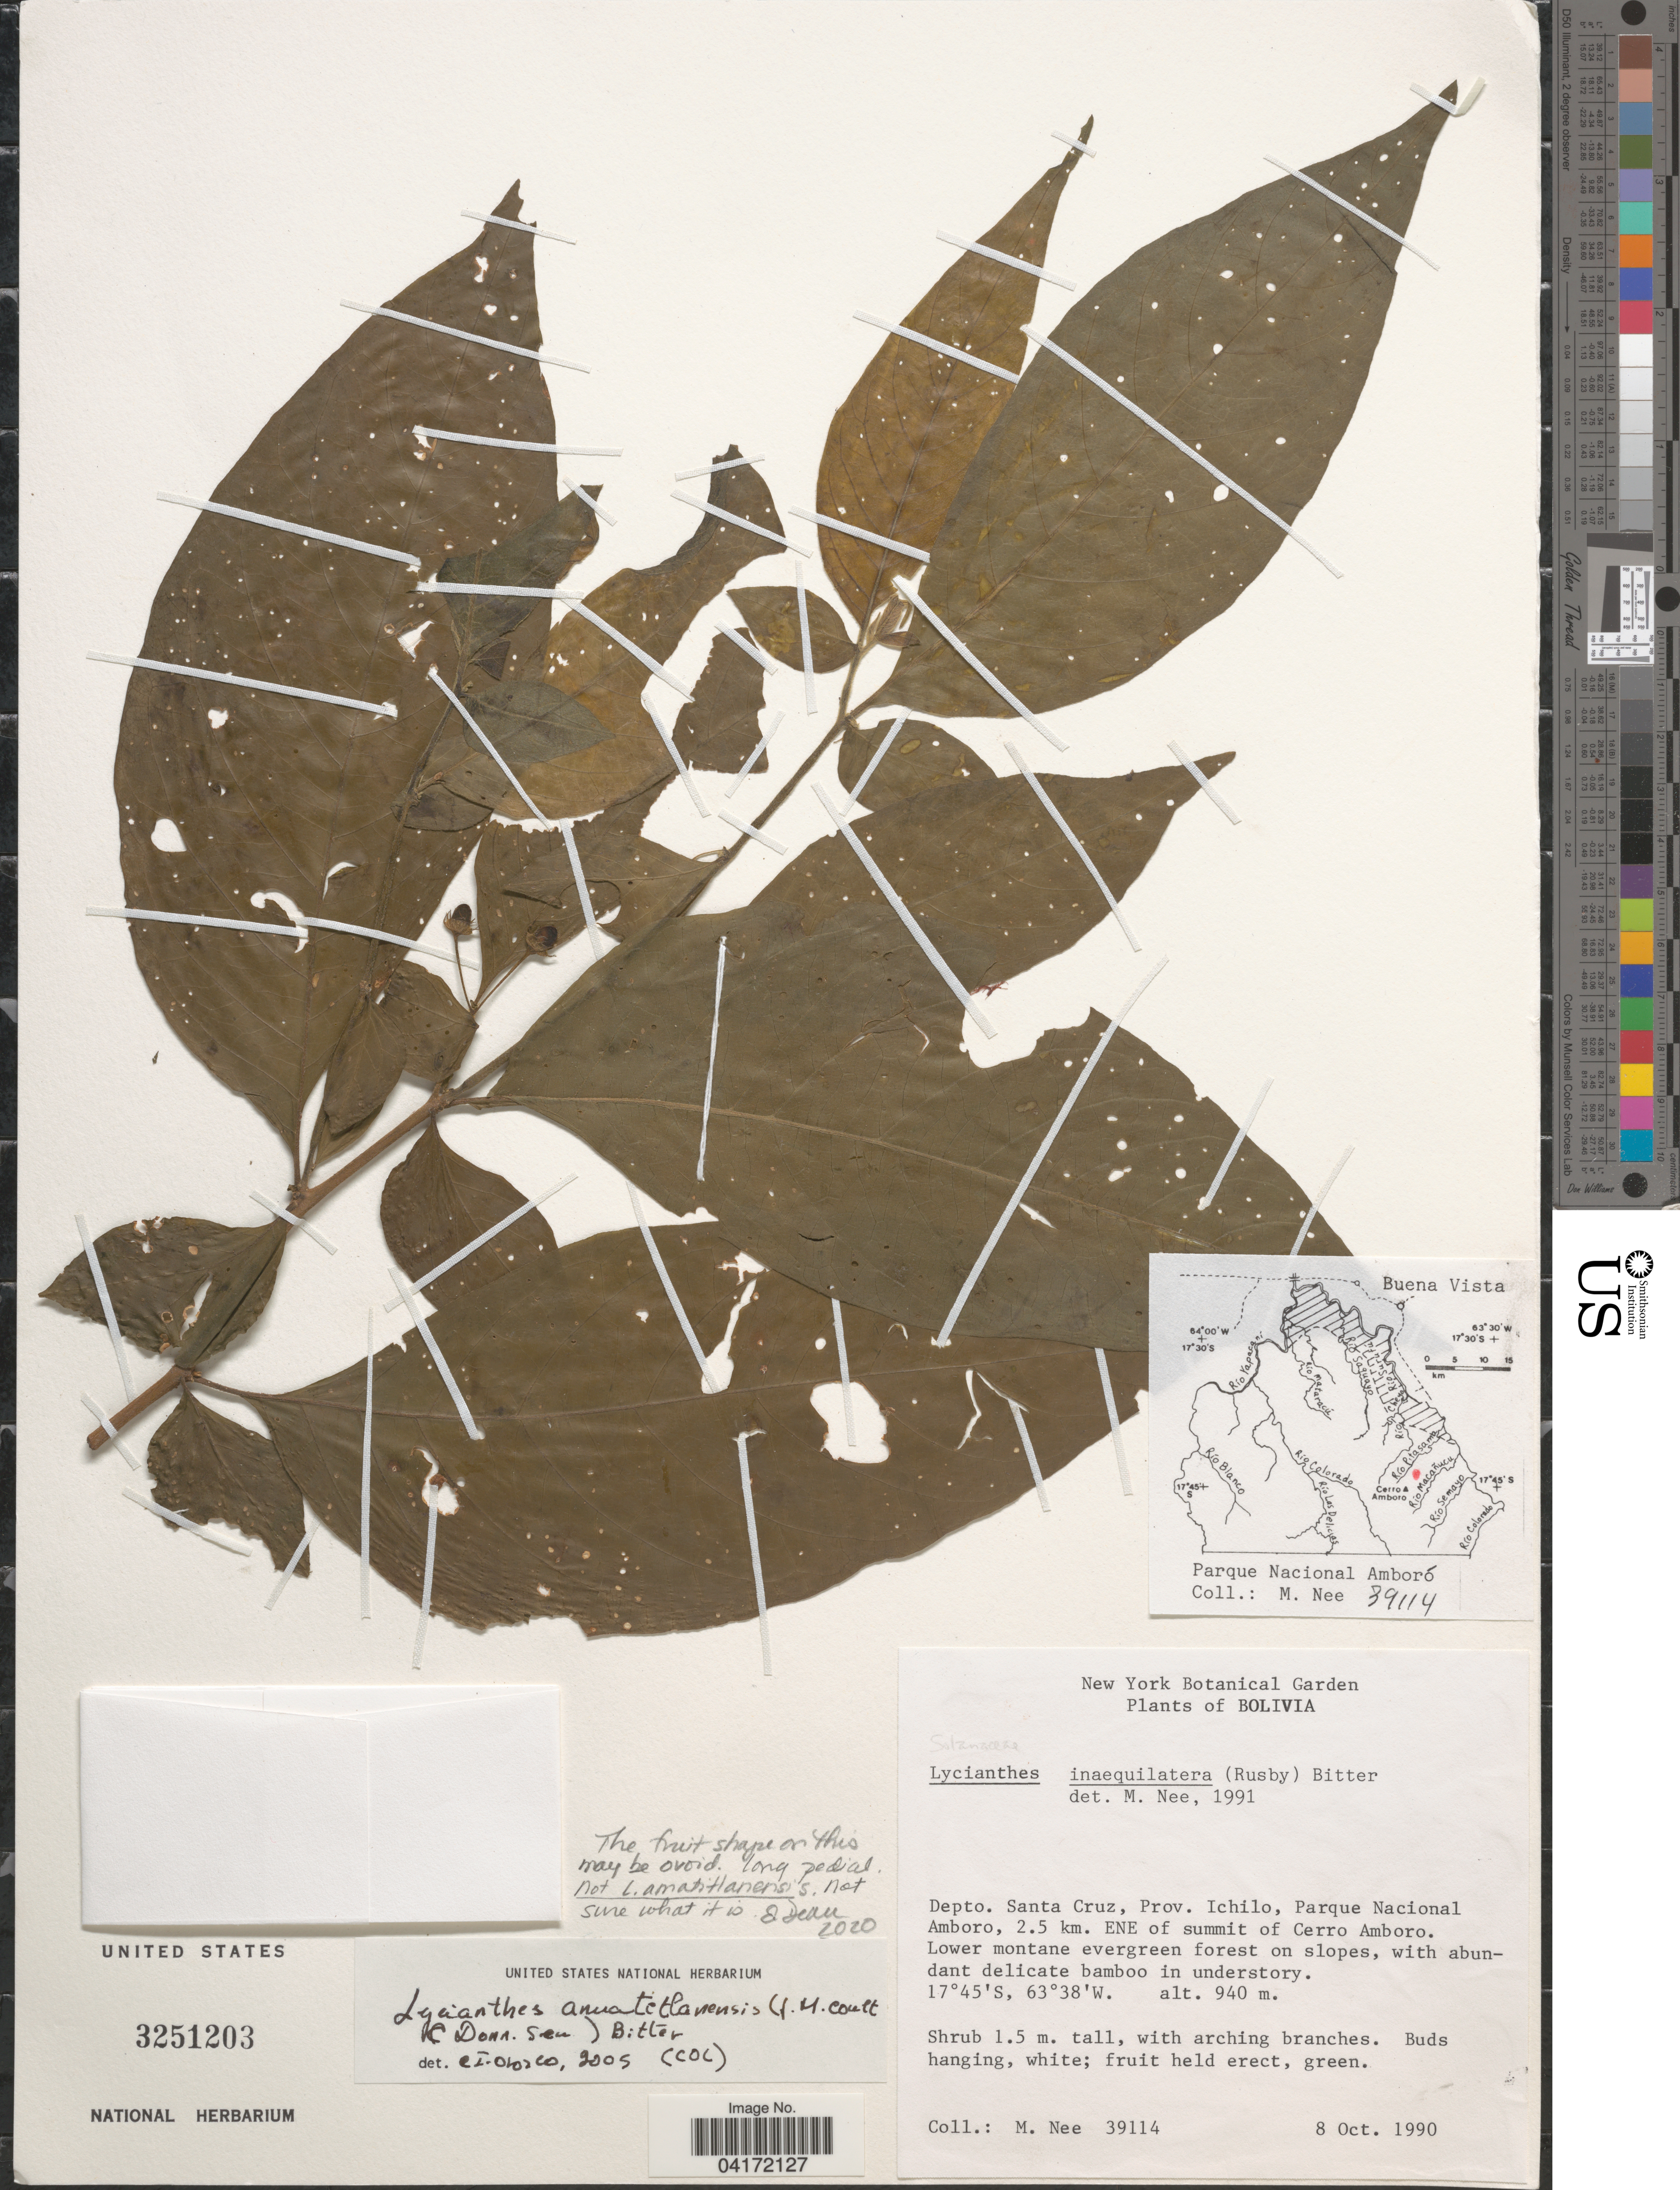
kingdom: Plantae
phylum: Tracheophyta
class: Magnoliopsida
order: Solanales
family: Solanaceae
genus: Lycianthes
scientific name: Lycianthes amatitlanensis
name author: (J.M. Coult. & Donn. Sm.) Bitter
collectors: M. Nee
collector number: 39114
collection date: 1990-10-08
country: Bolivia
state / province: Santa Cruz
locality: Depto. Santa Cruz, Prov. Ichilo, Parque Nacional Amboro, 2.5 km. ENE of summit of Cerro Amboro.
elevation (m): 940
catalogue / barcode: US 3251203